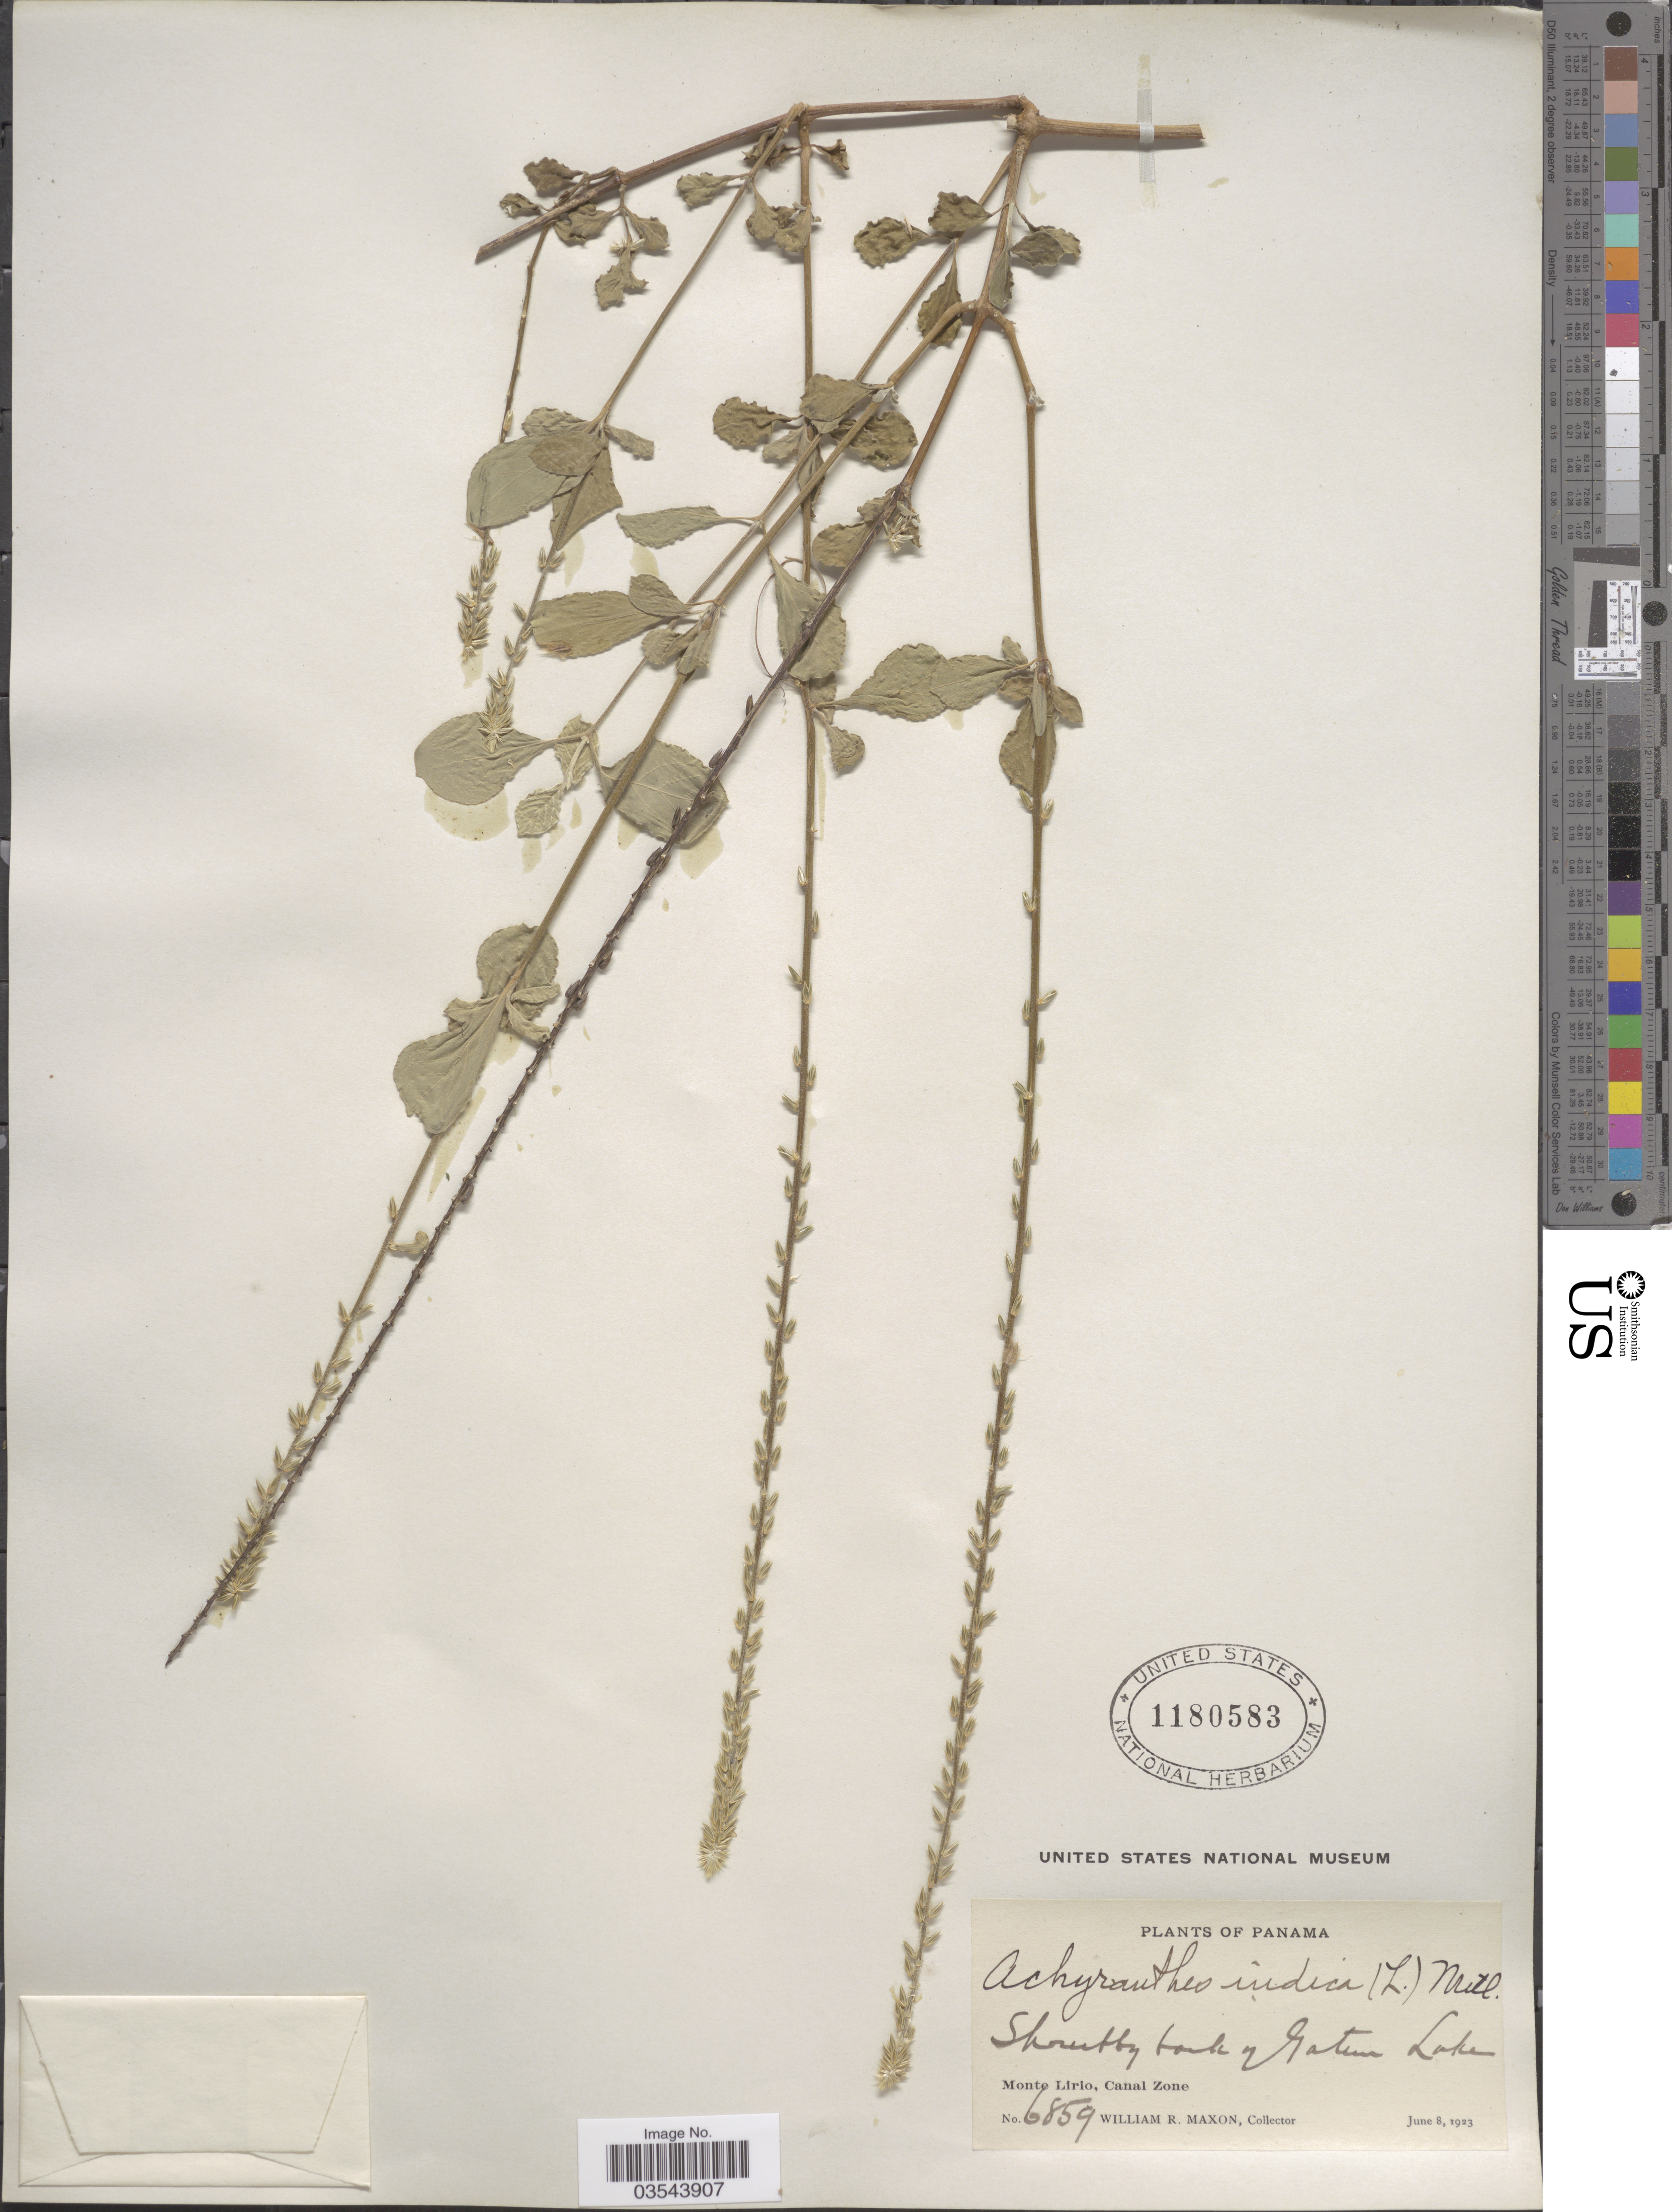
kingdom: Plantae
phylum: Tracheophyta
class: Magnoliopsida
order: Caryophyllales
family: Amaranthaceae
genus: Achyranthes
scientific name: Achyranthes indica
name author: (L.) Mill.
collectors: W. R. Maxon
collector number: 6859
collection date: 1923-06-08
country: Panama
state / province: Colón / Panamá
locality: Shrub by bank of Gatun Lake, Monte Lirio, Canal Zone.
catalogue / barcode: US 1180583